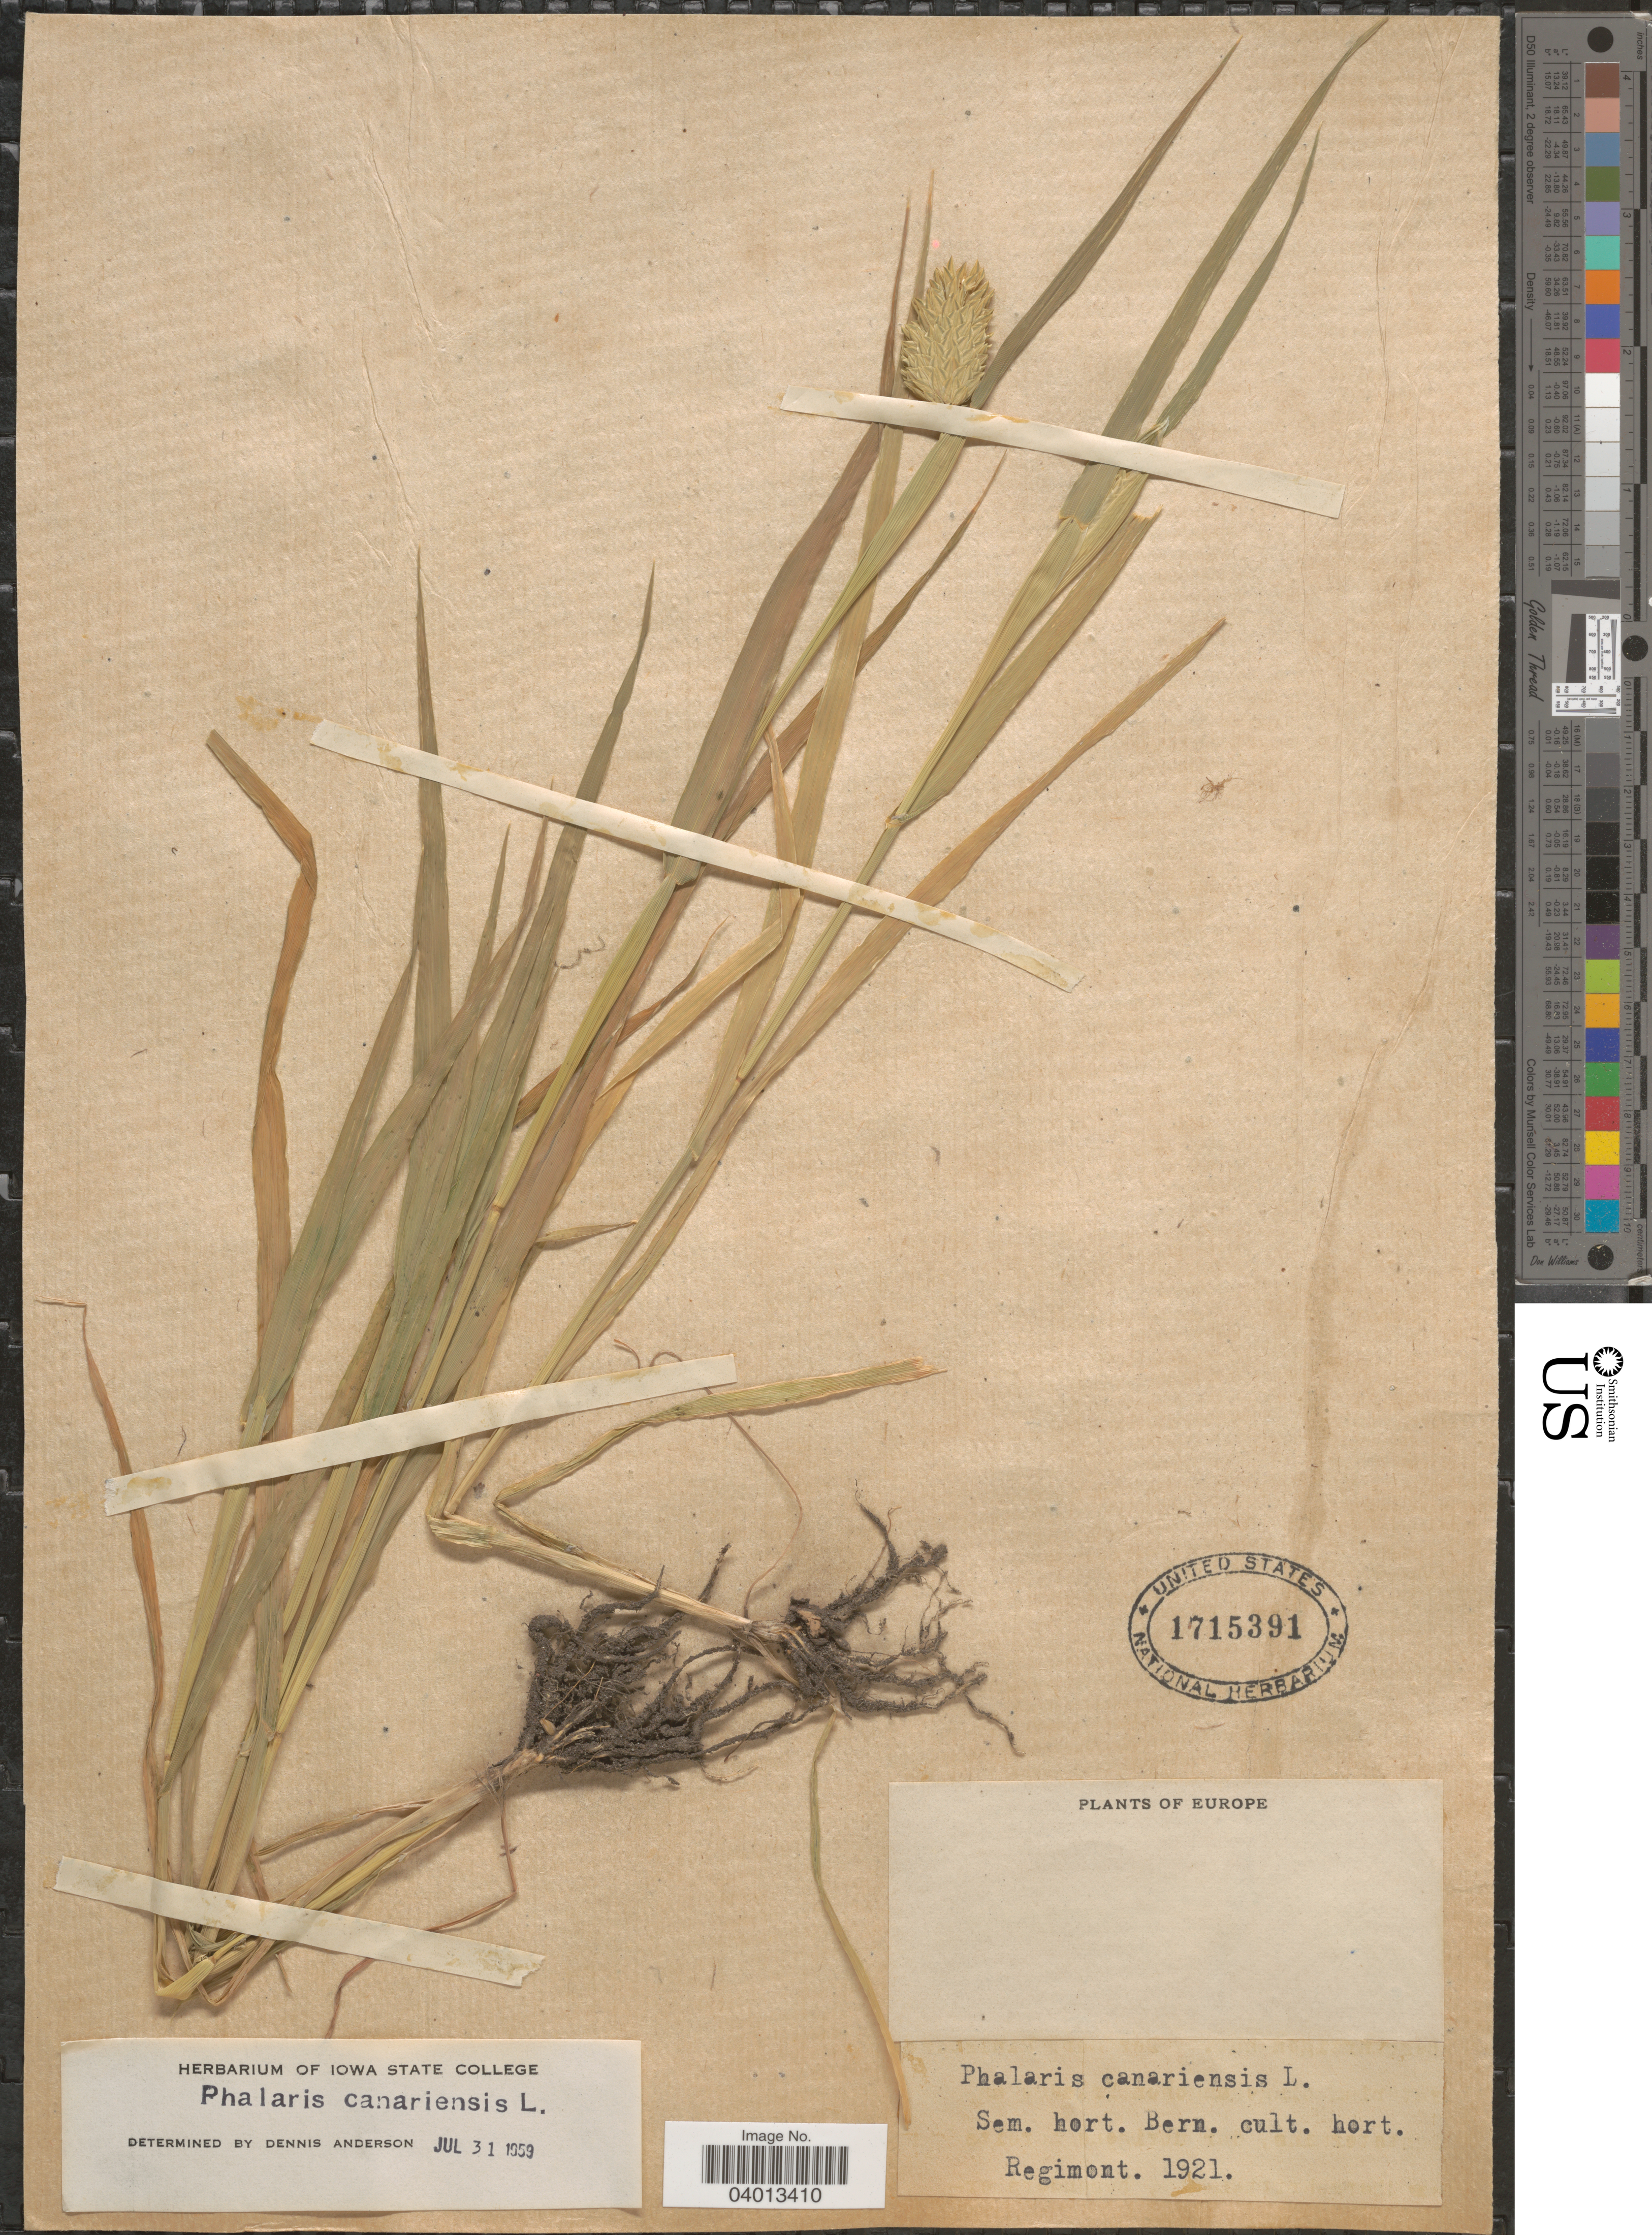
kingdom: Plantae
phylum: Tracheophyta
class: Liliopsida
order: Poales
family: Poaceae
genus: Phalaris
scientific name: Phalaris canariensis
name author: L.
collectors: Regimont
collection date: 1921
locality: Sem. hort. Bern. cult. hort.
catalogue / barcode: US 1715391